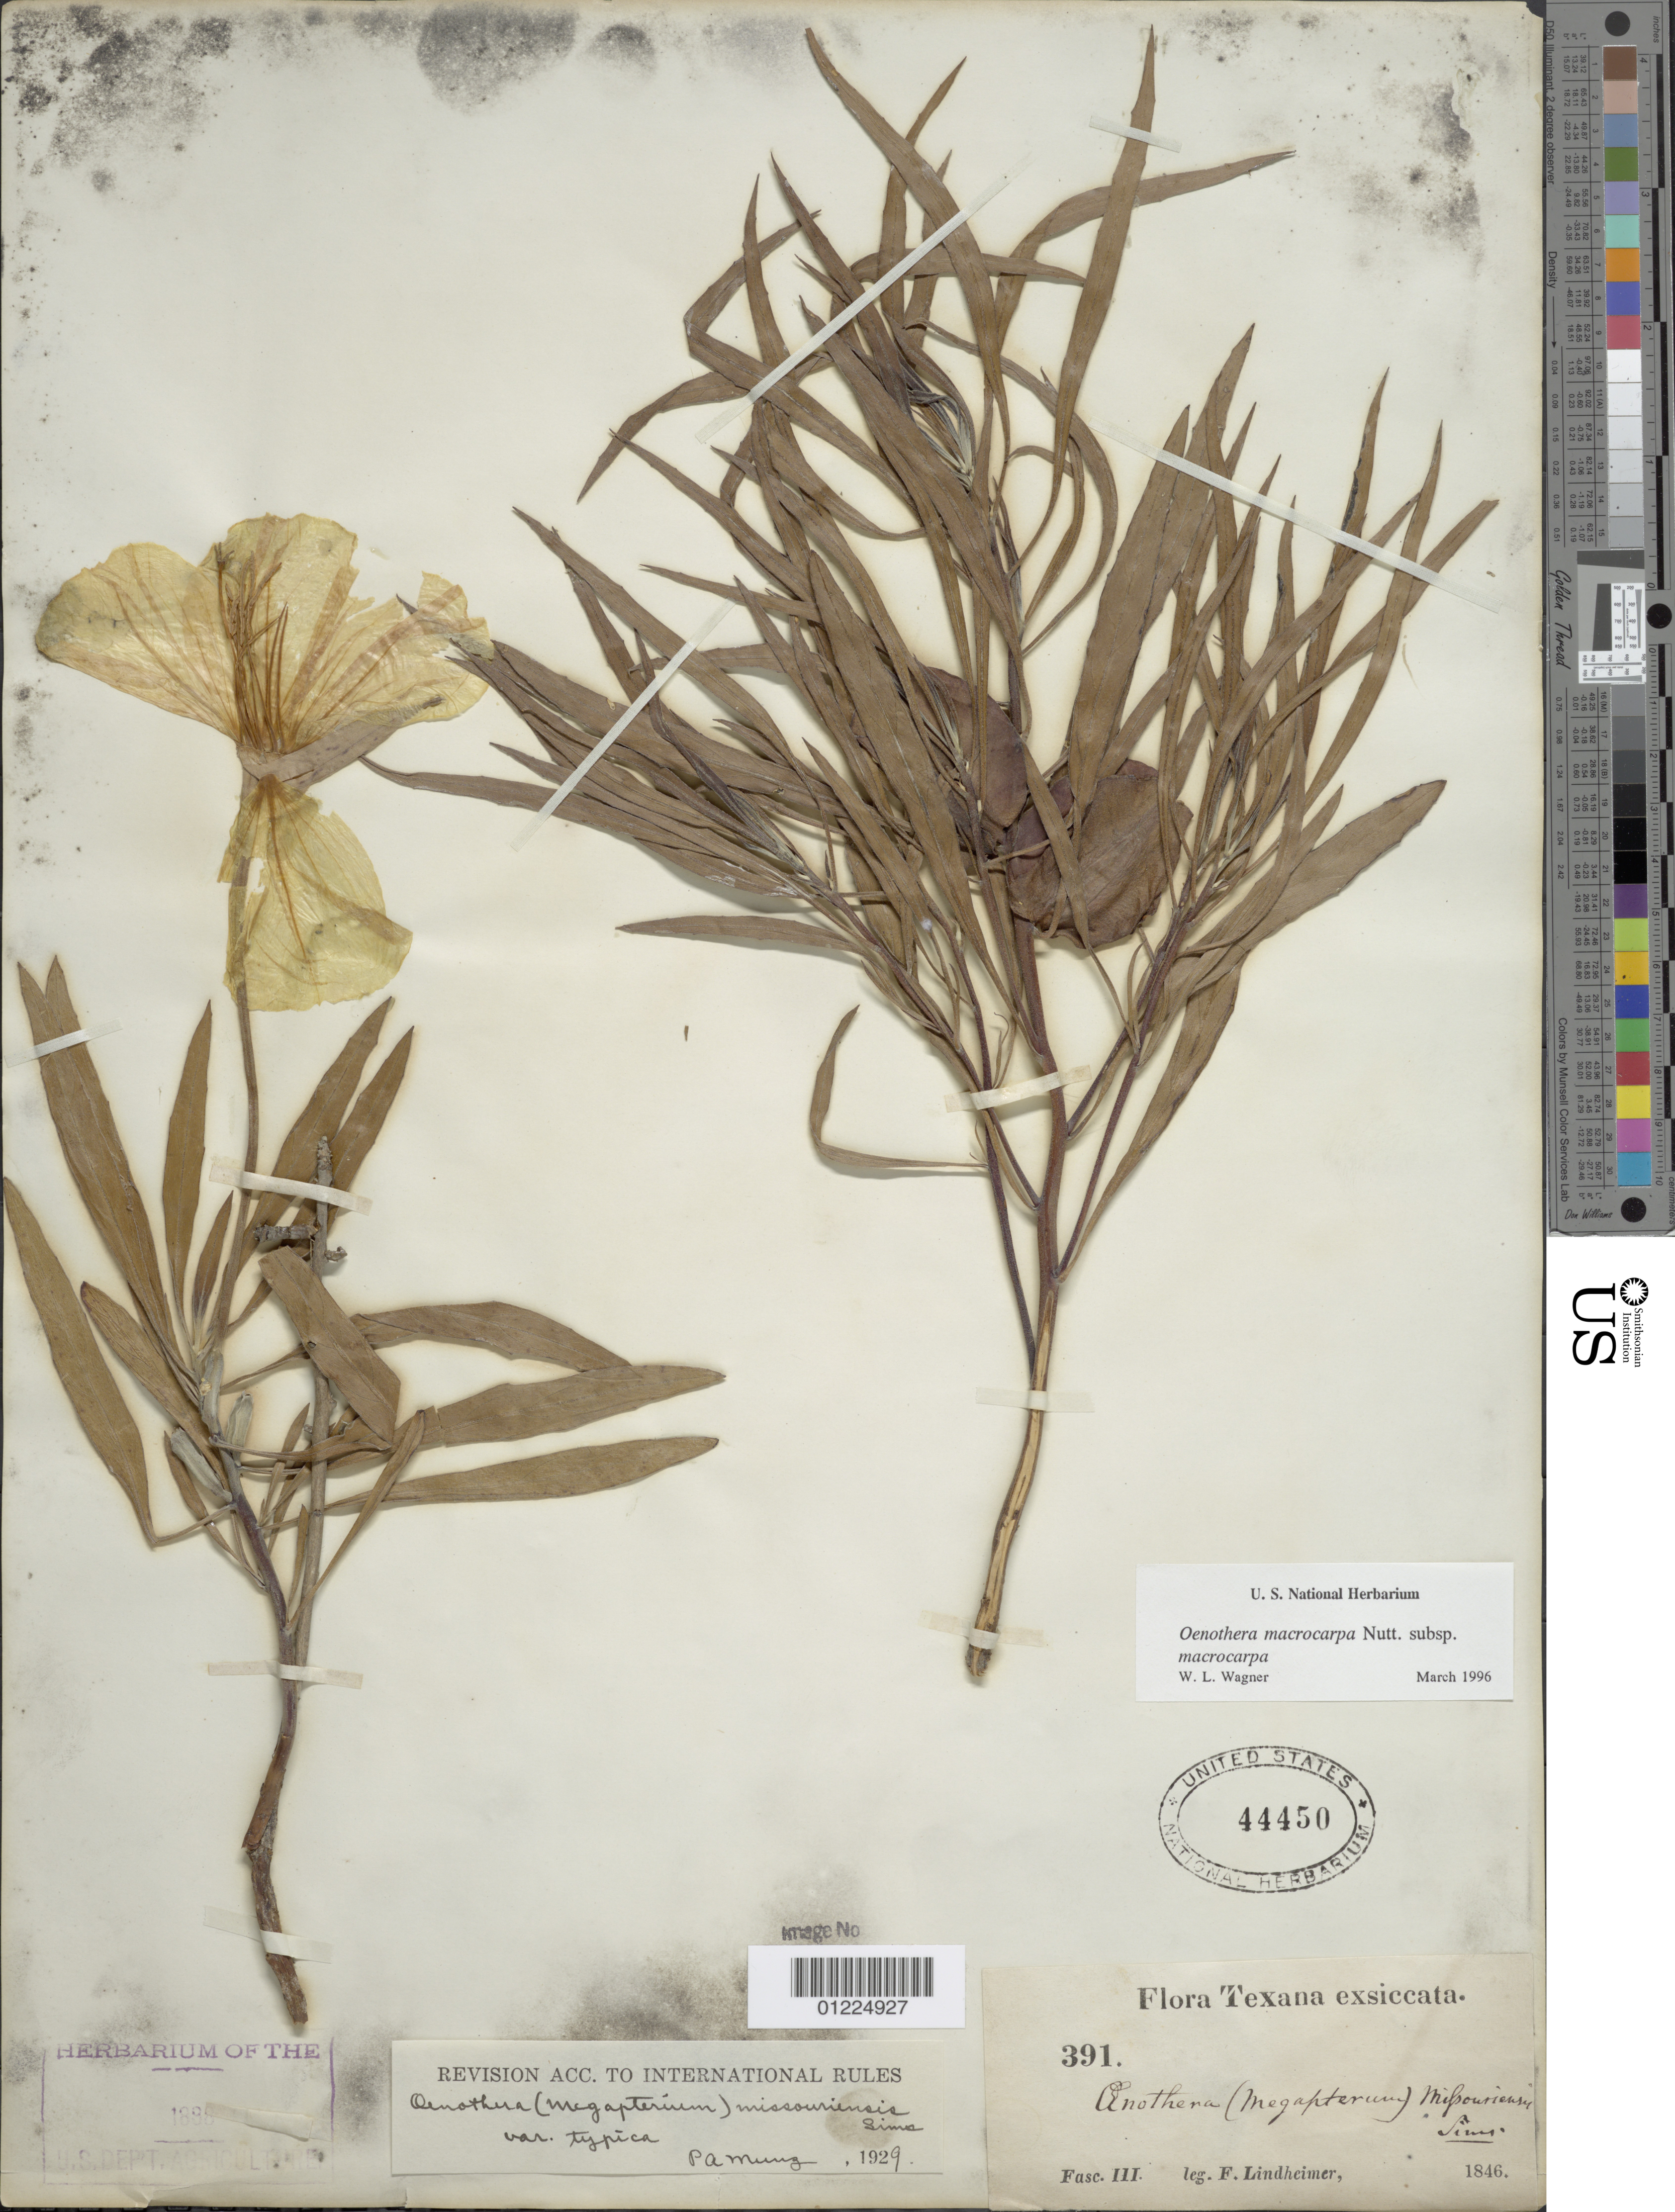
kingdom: Plantae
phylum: Tracheophyta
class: Magnoliopsida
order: Myrtales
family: Onagraceae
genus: Oenothera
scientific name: Oenothera macrocarpa subsp. macrocarpa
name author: Nutt.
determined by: Wagner, W. L., (BOT), Smithsonian Institution - National Museum of Natural History (UNITED STATES)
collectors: F. Lindheimer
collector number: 391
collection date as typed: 1846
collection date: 1846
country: United States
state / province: Texas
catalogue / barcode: US 44450